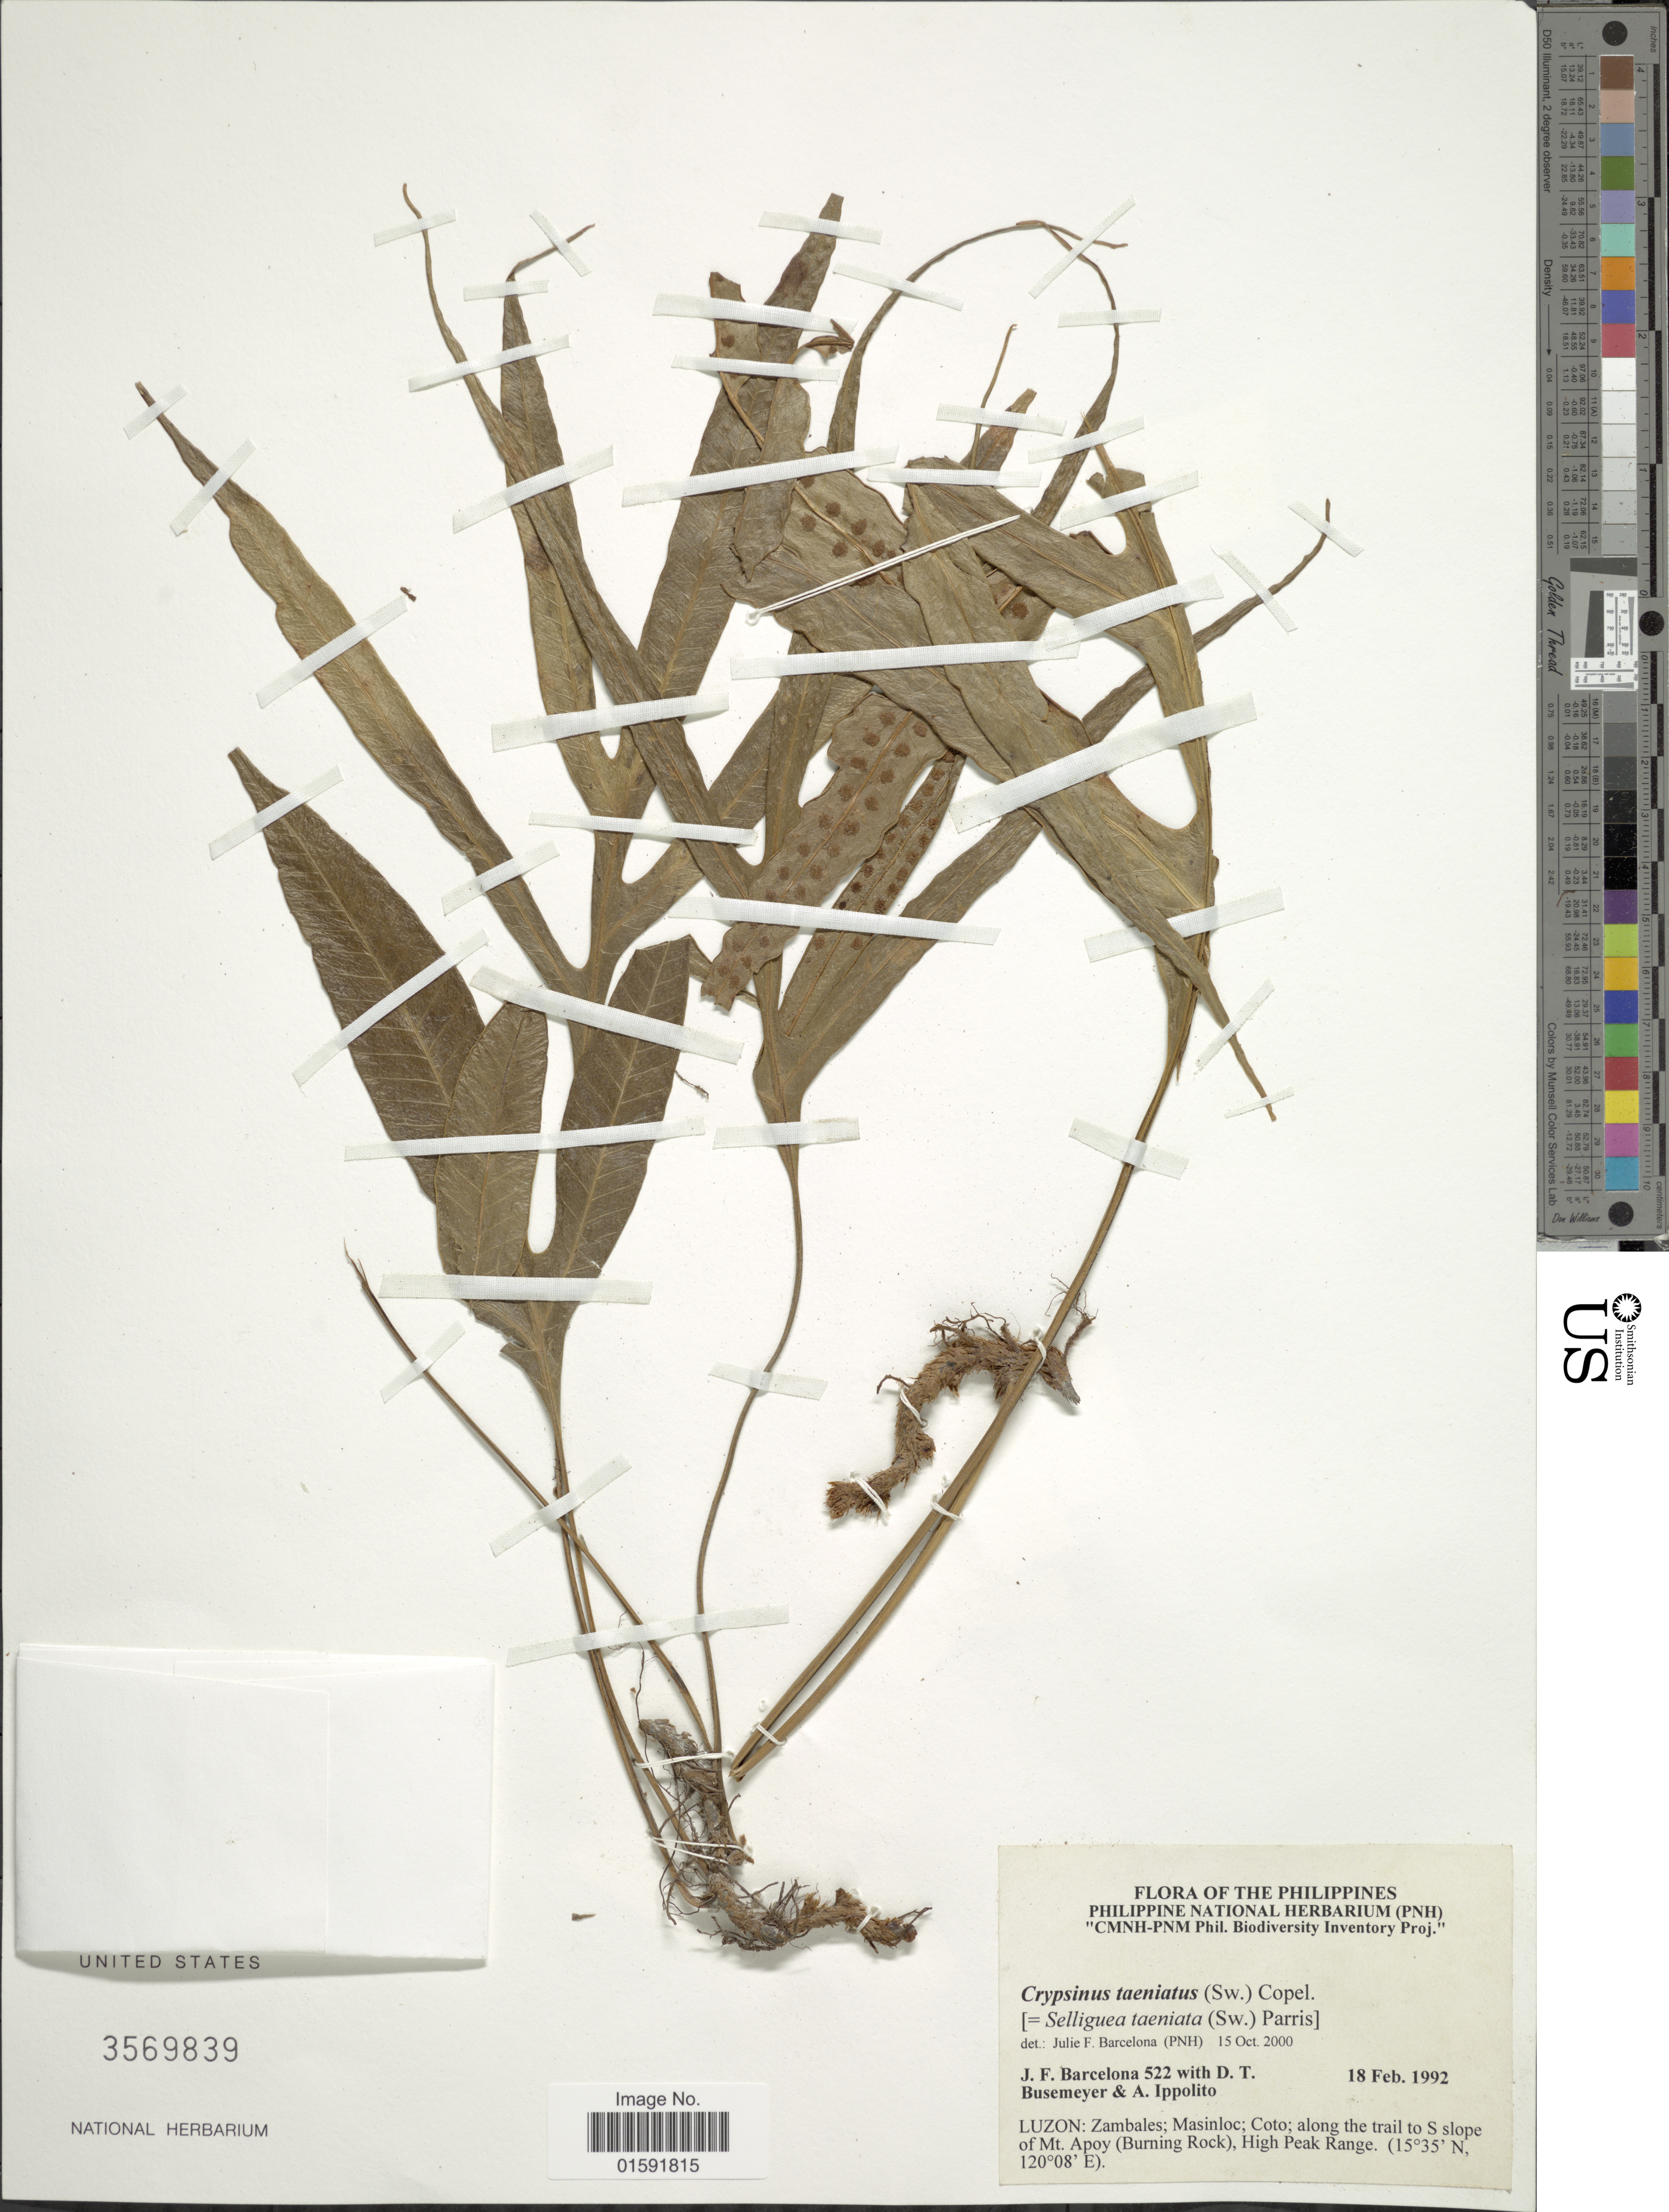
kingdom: Plantae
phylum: Tracheophyta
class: Polypodiopsida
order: Polypodiales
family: Polypodiaceae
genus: Selliguea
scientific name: Selliguea taeniata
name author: Parris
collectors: J. F. Barcelona, D. Busemeyer & A. Ippolito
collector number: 522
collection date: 1992-02-18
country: Philippines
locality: Luzon, Zambales, Masinloc: Coto; along the trail to S slope of Mt. Apoy (Burning Rock), High Peak Range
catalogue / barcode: US 3569839